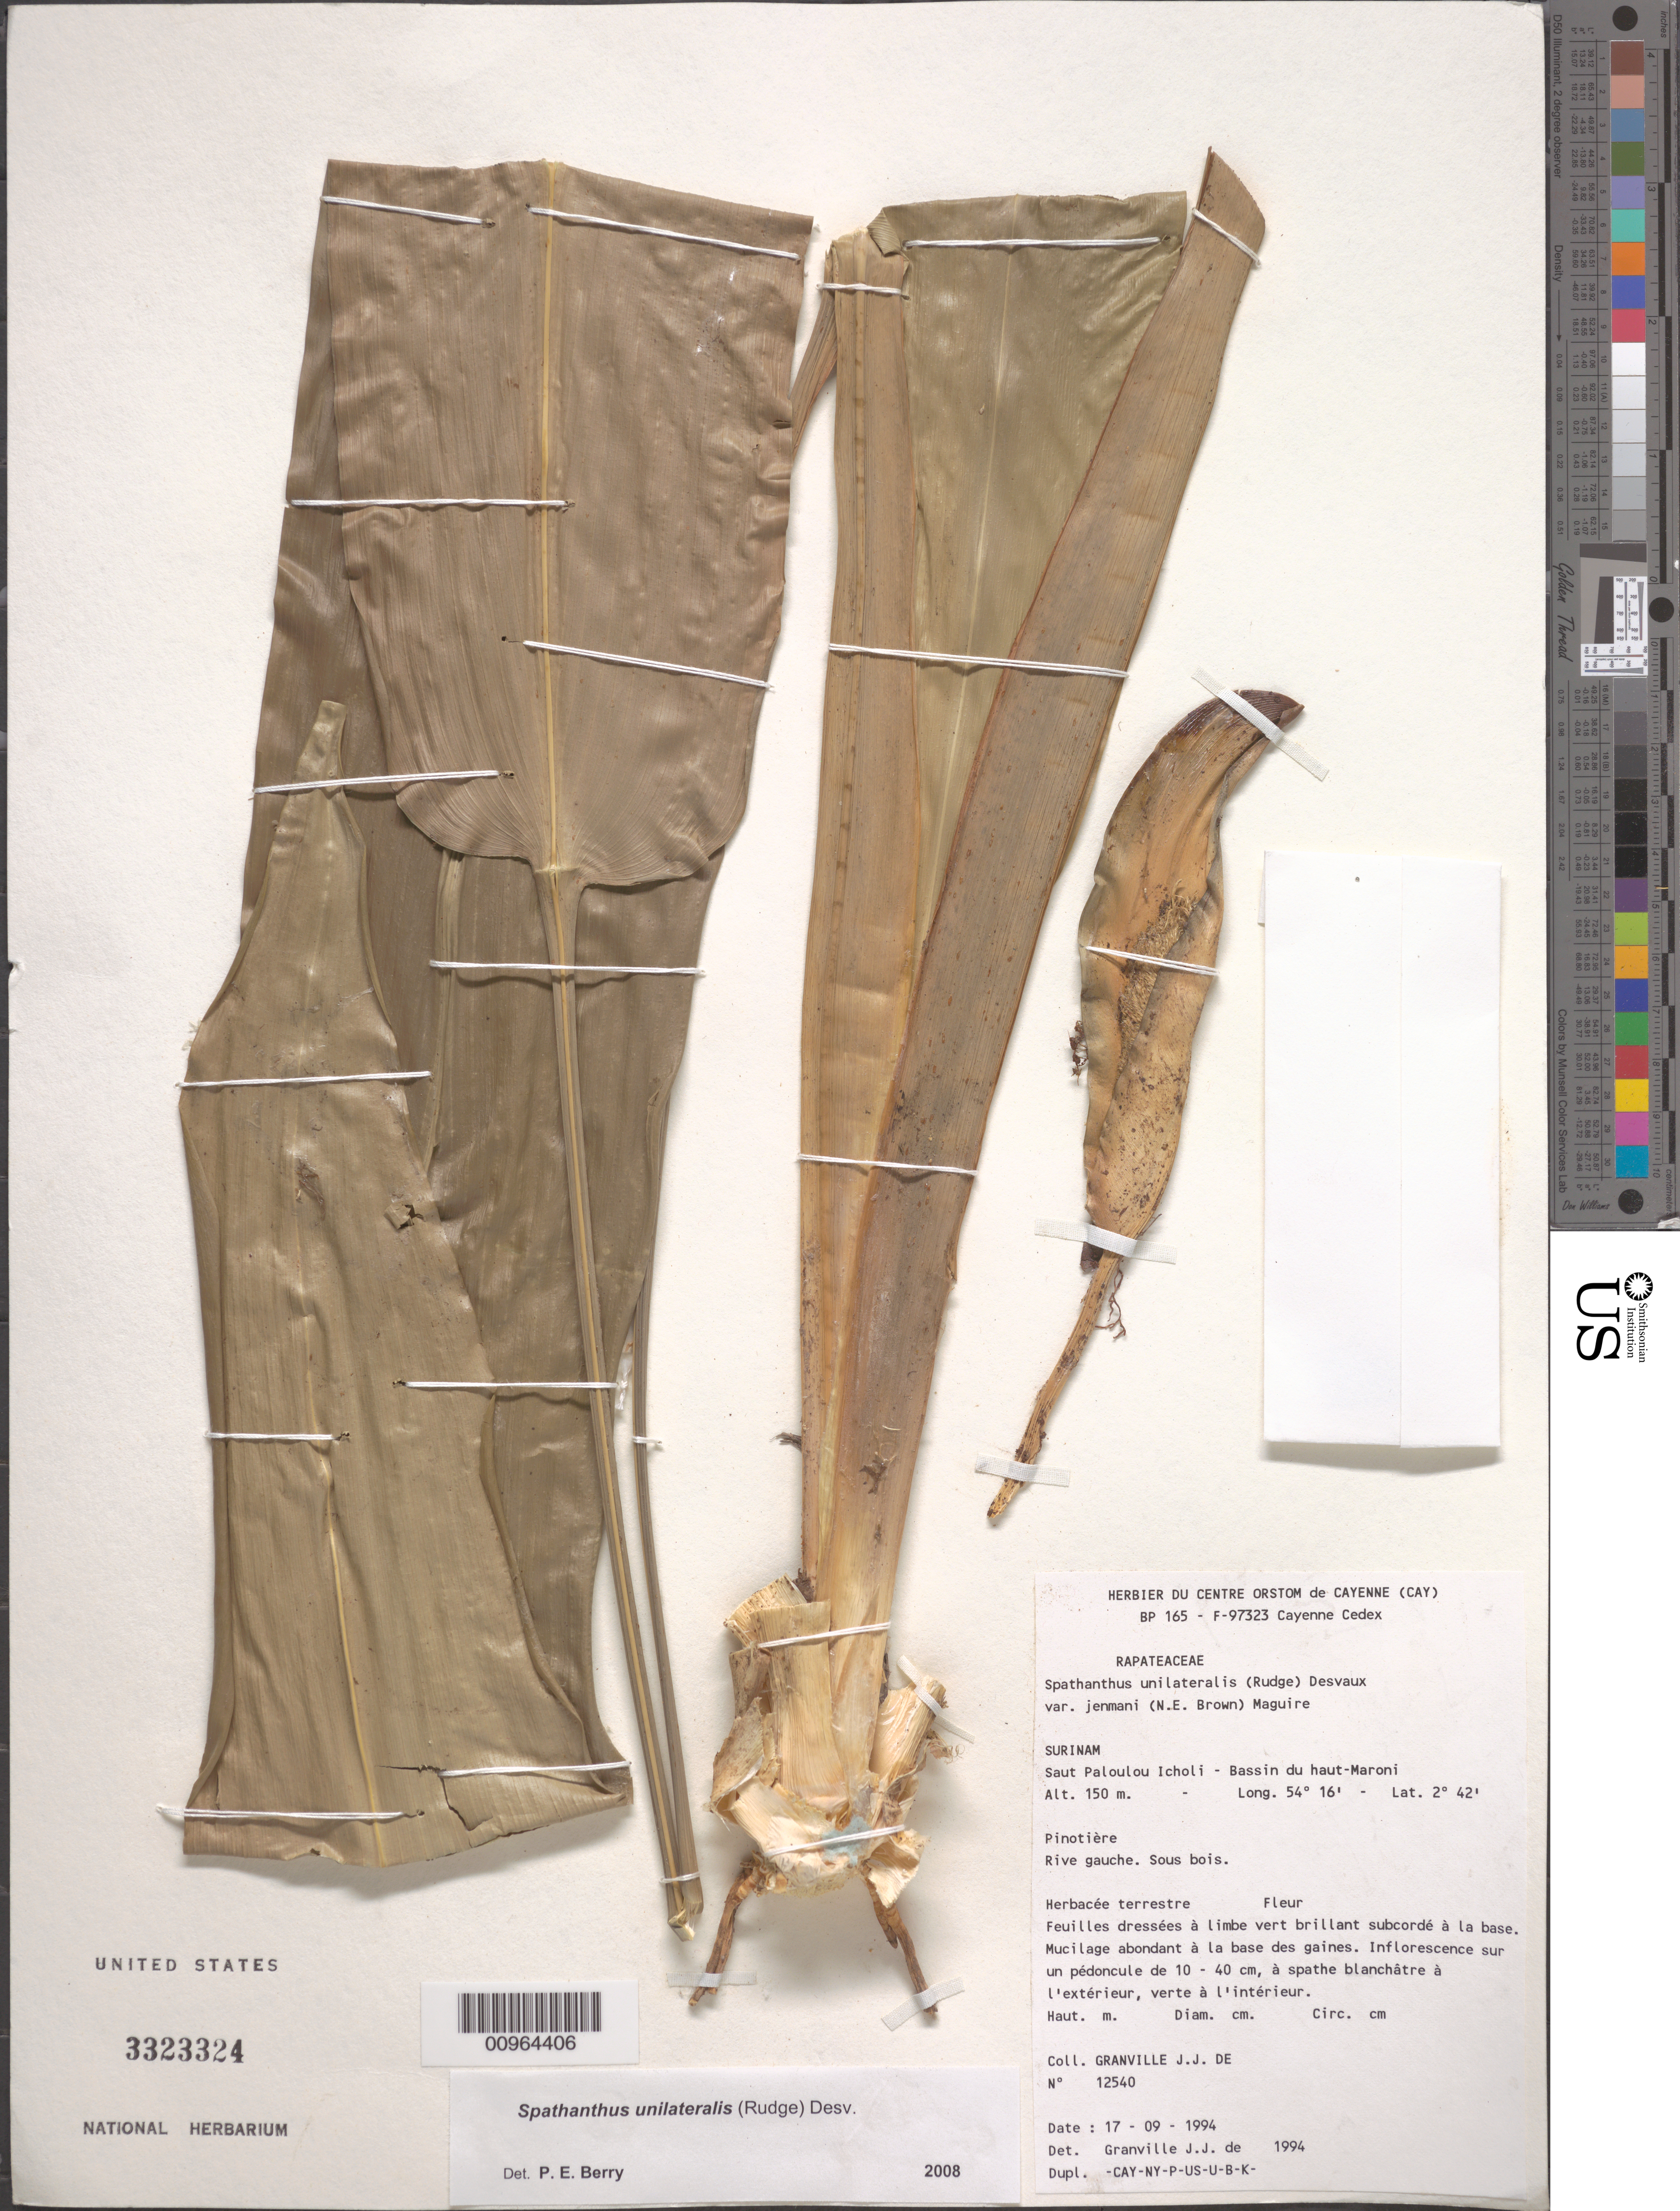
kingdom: Plantae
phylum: Tracheophyta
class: Liliopsida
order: Poales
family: Rapateaceae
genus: Spathanthus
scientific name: Spathanthus unilateralis var. jenmanii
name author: (N.E. Br.) Maguire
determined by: Berry, P. E., (WIS), University of Wisconsin - Madison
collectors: J.-J. de Granville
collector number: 12540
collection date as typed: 17-Sep-94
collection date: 1994-09-17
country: Suriname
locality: Saut Paloulou Icholi, Bassin du haut-Maroni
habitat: Pinotiere. Rive gauche. Sous bois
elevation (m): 150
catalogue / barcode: US 3323324